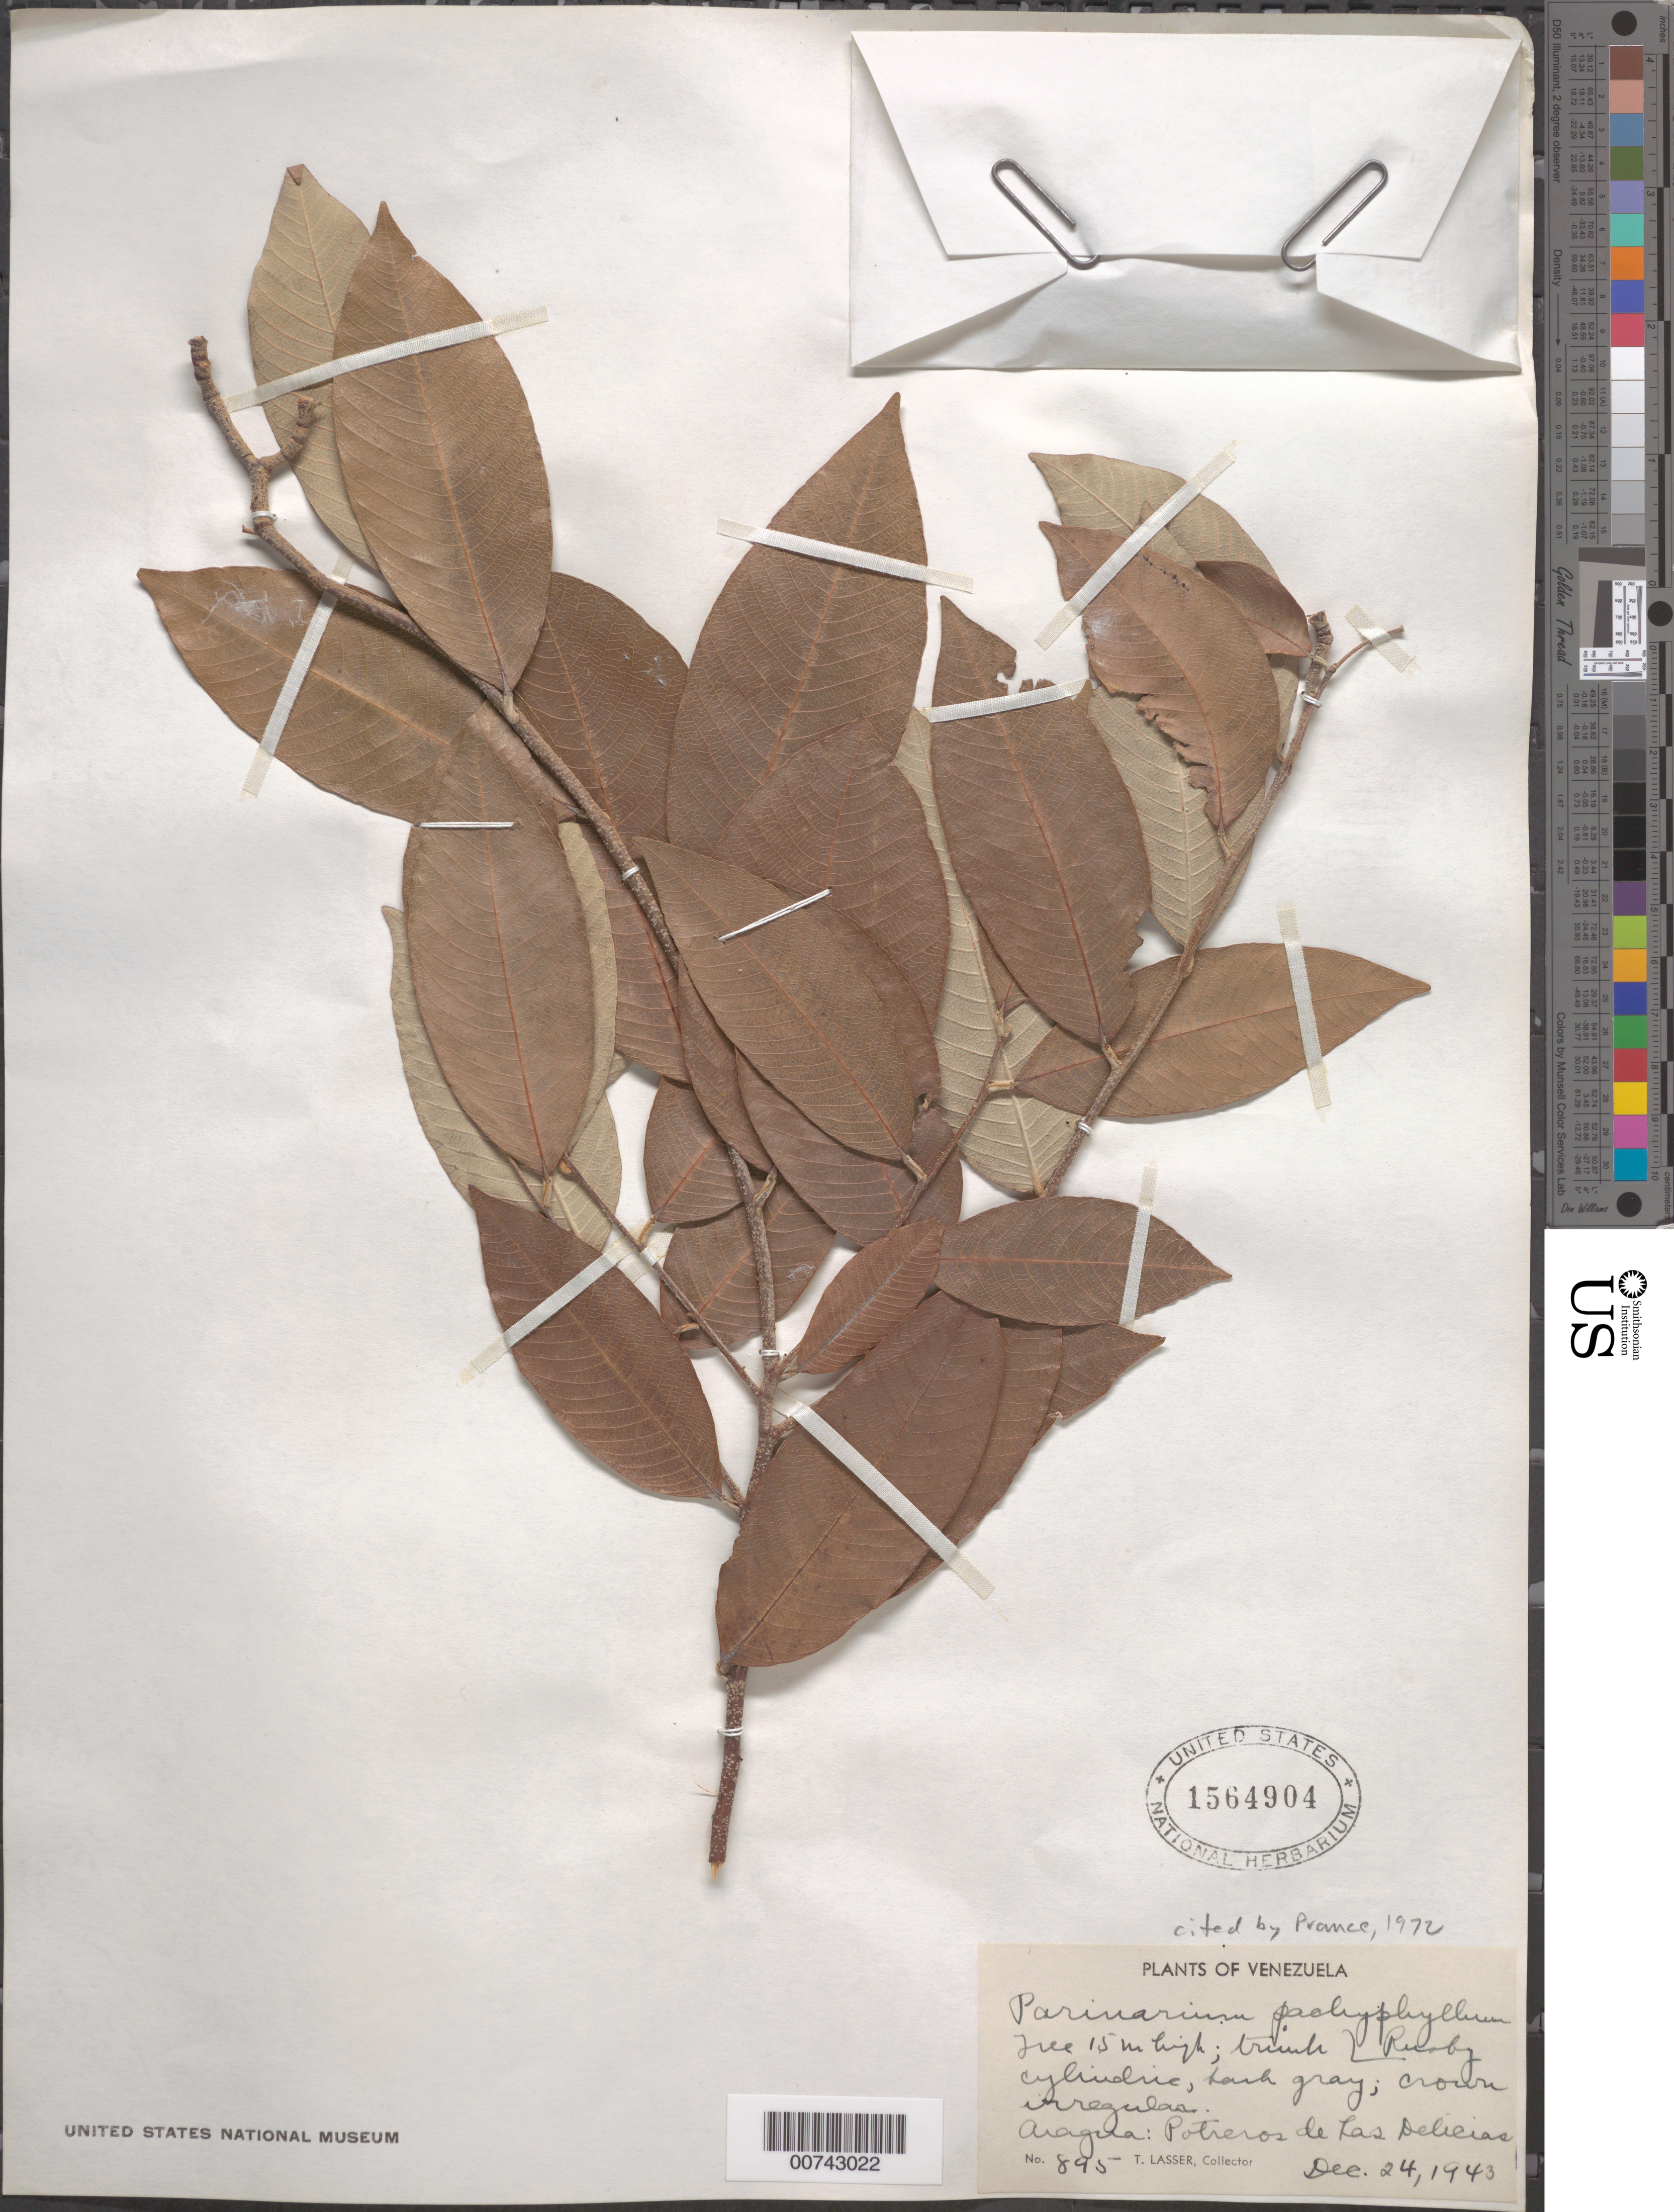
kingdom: Plantae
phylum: Tracheophyta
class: Magnoliopsida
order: Malpighiales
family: Chrysobalanaceae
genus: Parinari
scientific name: Parinari pachyphylla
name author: Rusby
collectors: T. Lasser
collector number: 895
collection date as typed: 24-Dec-43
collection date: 1943-12-24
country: Venezuela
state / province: Aragua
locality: Potrennos de Las Dilicias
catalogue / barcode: US 1564904